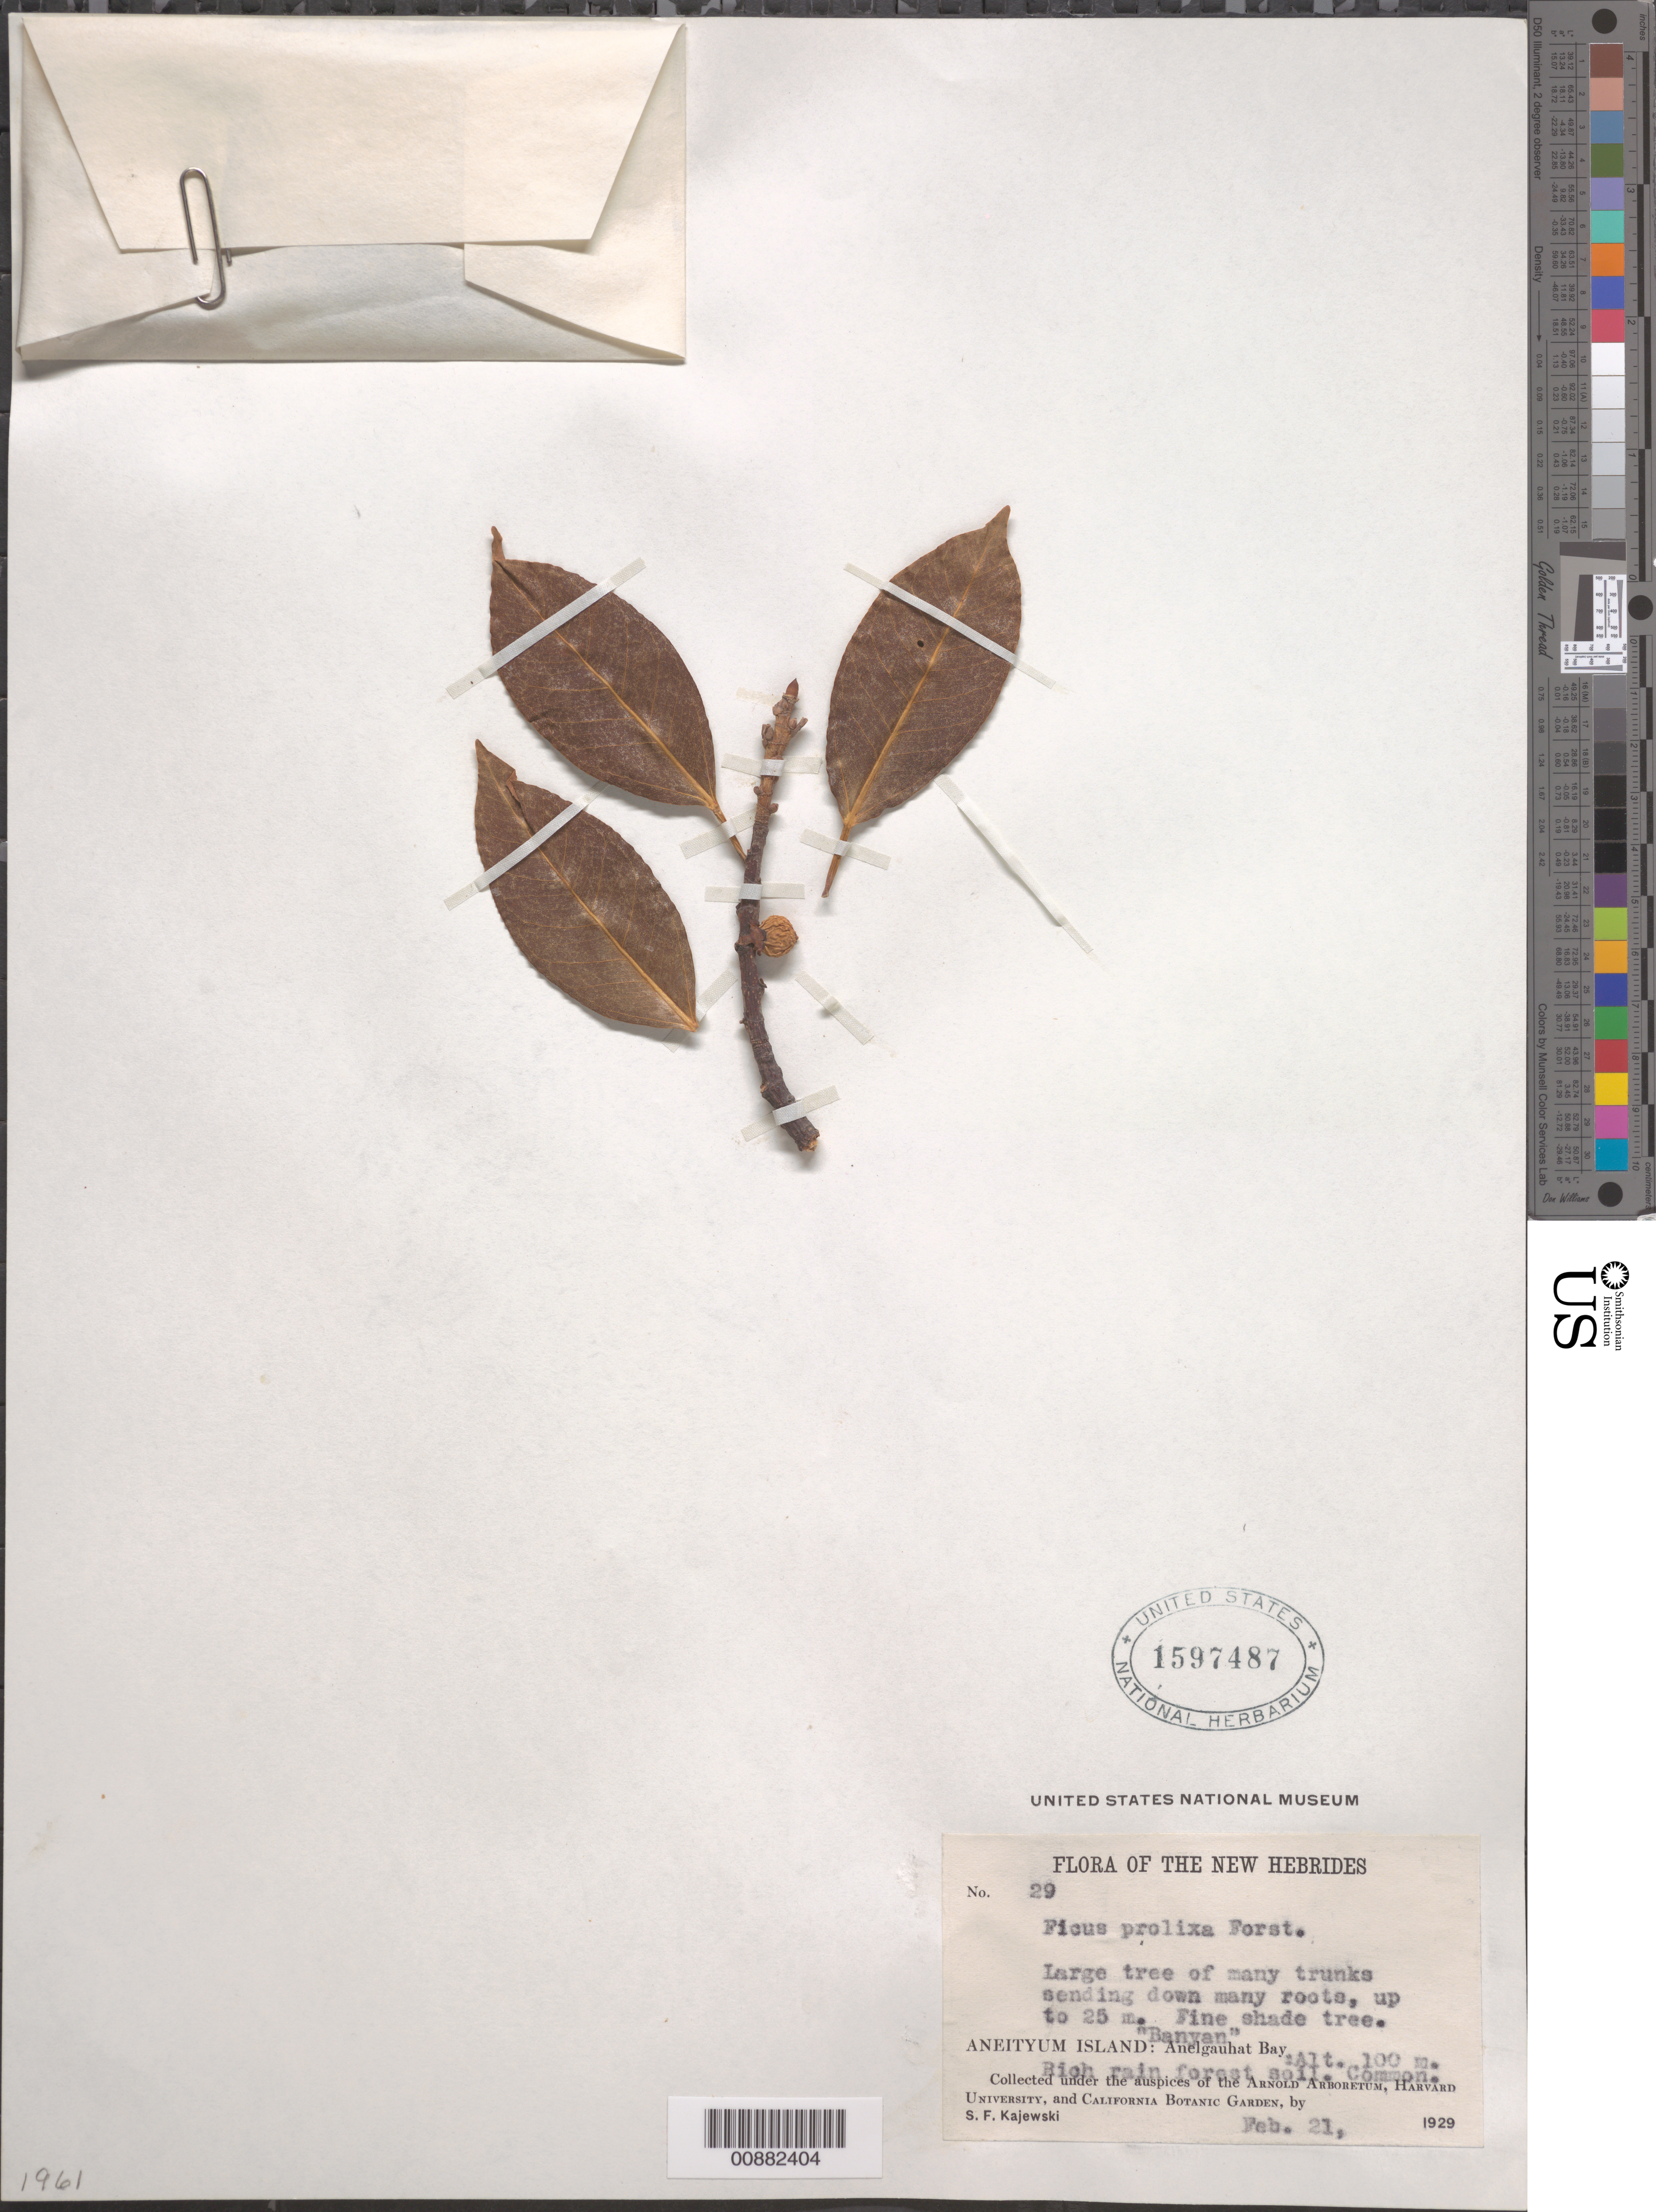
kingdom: Plantae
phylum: Tracheophyta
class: Magnoliopsida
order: Rosales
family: Moraceae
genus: Ficus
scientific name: Ficus prolixa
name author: G. Forst.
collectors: S. Kajewski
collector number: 29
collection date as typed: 21 Feb 1928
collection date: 1928-02-21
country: Vanuatu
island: Anatom [Aneityum]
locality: Anelgauhat Bay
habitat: Rich rain forest soil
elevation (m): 100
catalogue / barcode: US 1597487